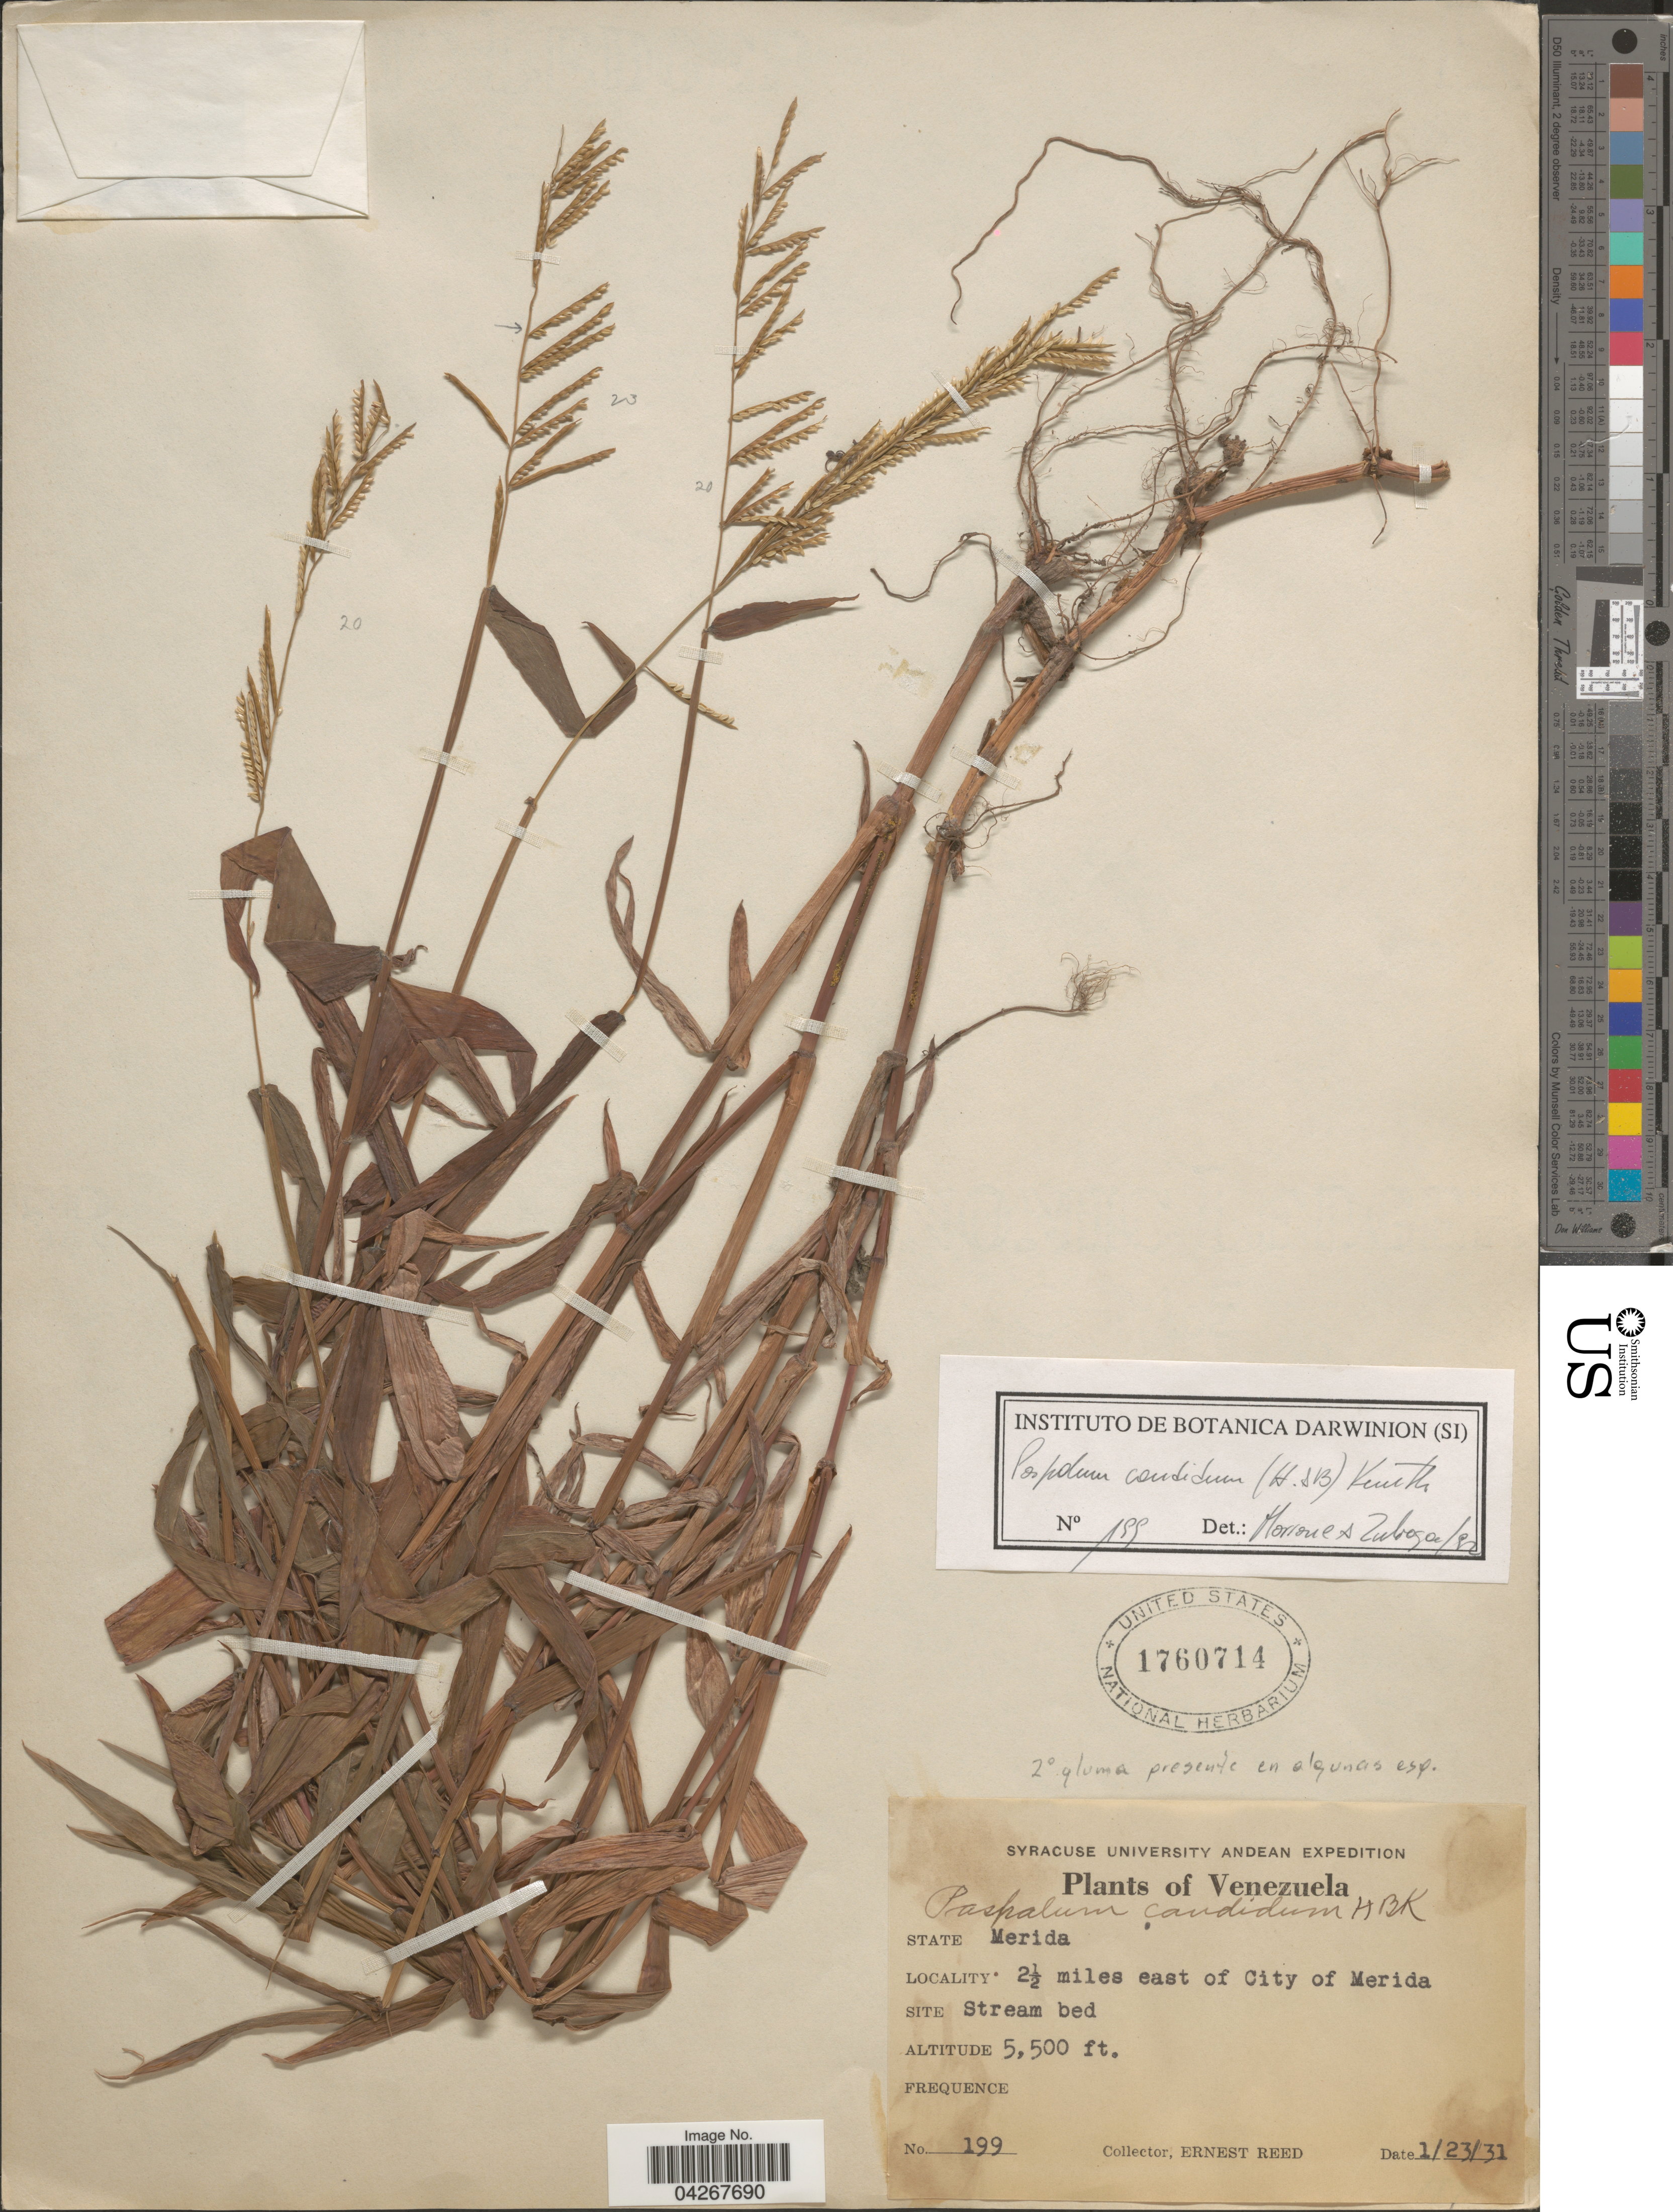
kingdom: Plantae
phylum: Tracheophyta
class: Liliopsida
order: Poales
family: Poaceae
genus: Paspalum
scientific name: Paspalum candidum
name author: (Humb. & Bonpl. ex Fleugge) Kunth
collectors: E. Reed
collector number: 199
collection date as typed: Transcribed d/m/y: 23/1/31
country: Venezuela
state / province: Merida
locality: Syracause University Andean Expedition. 2½ miles east of City of Merida.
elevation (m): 1676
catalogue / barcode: US 1760714